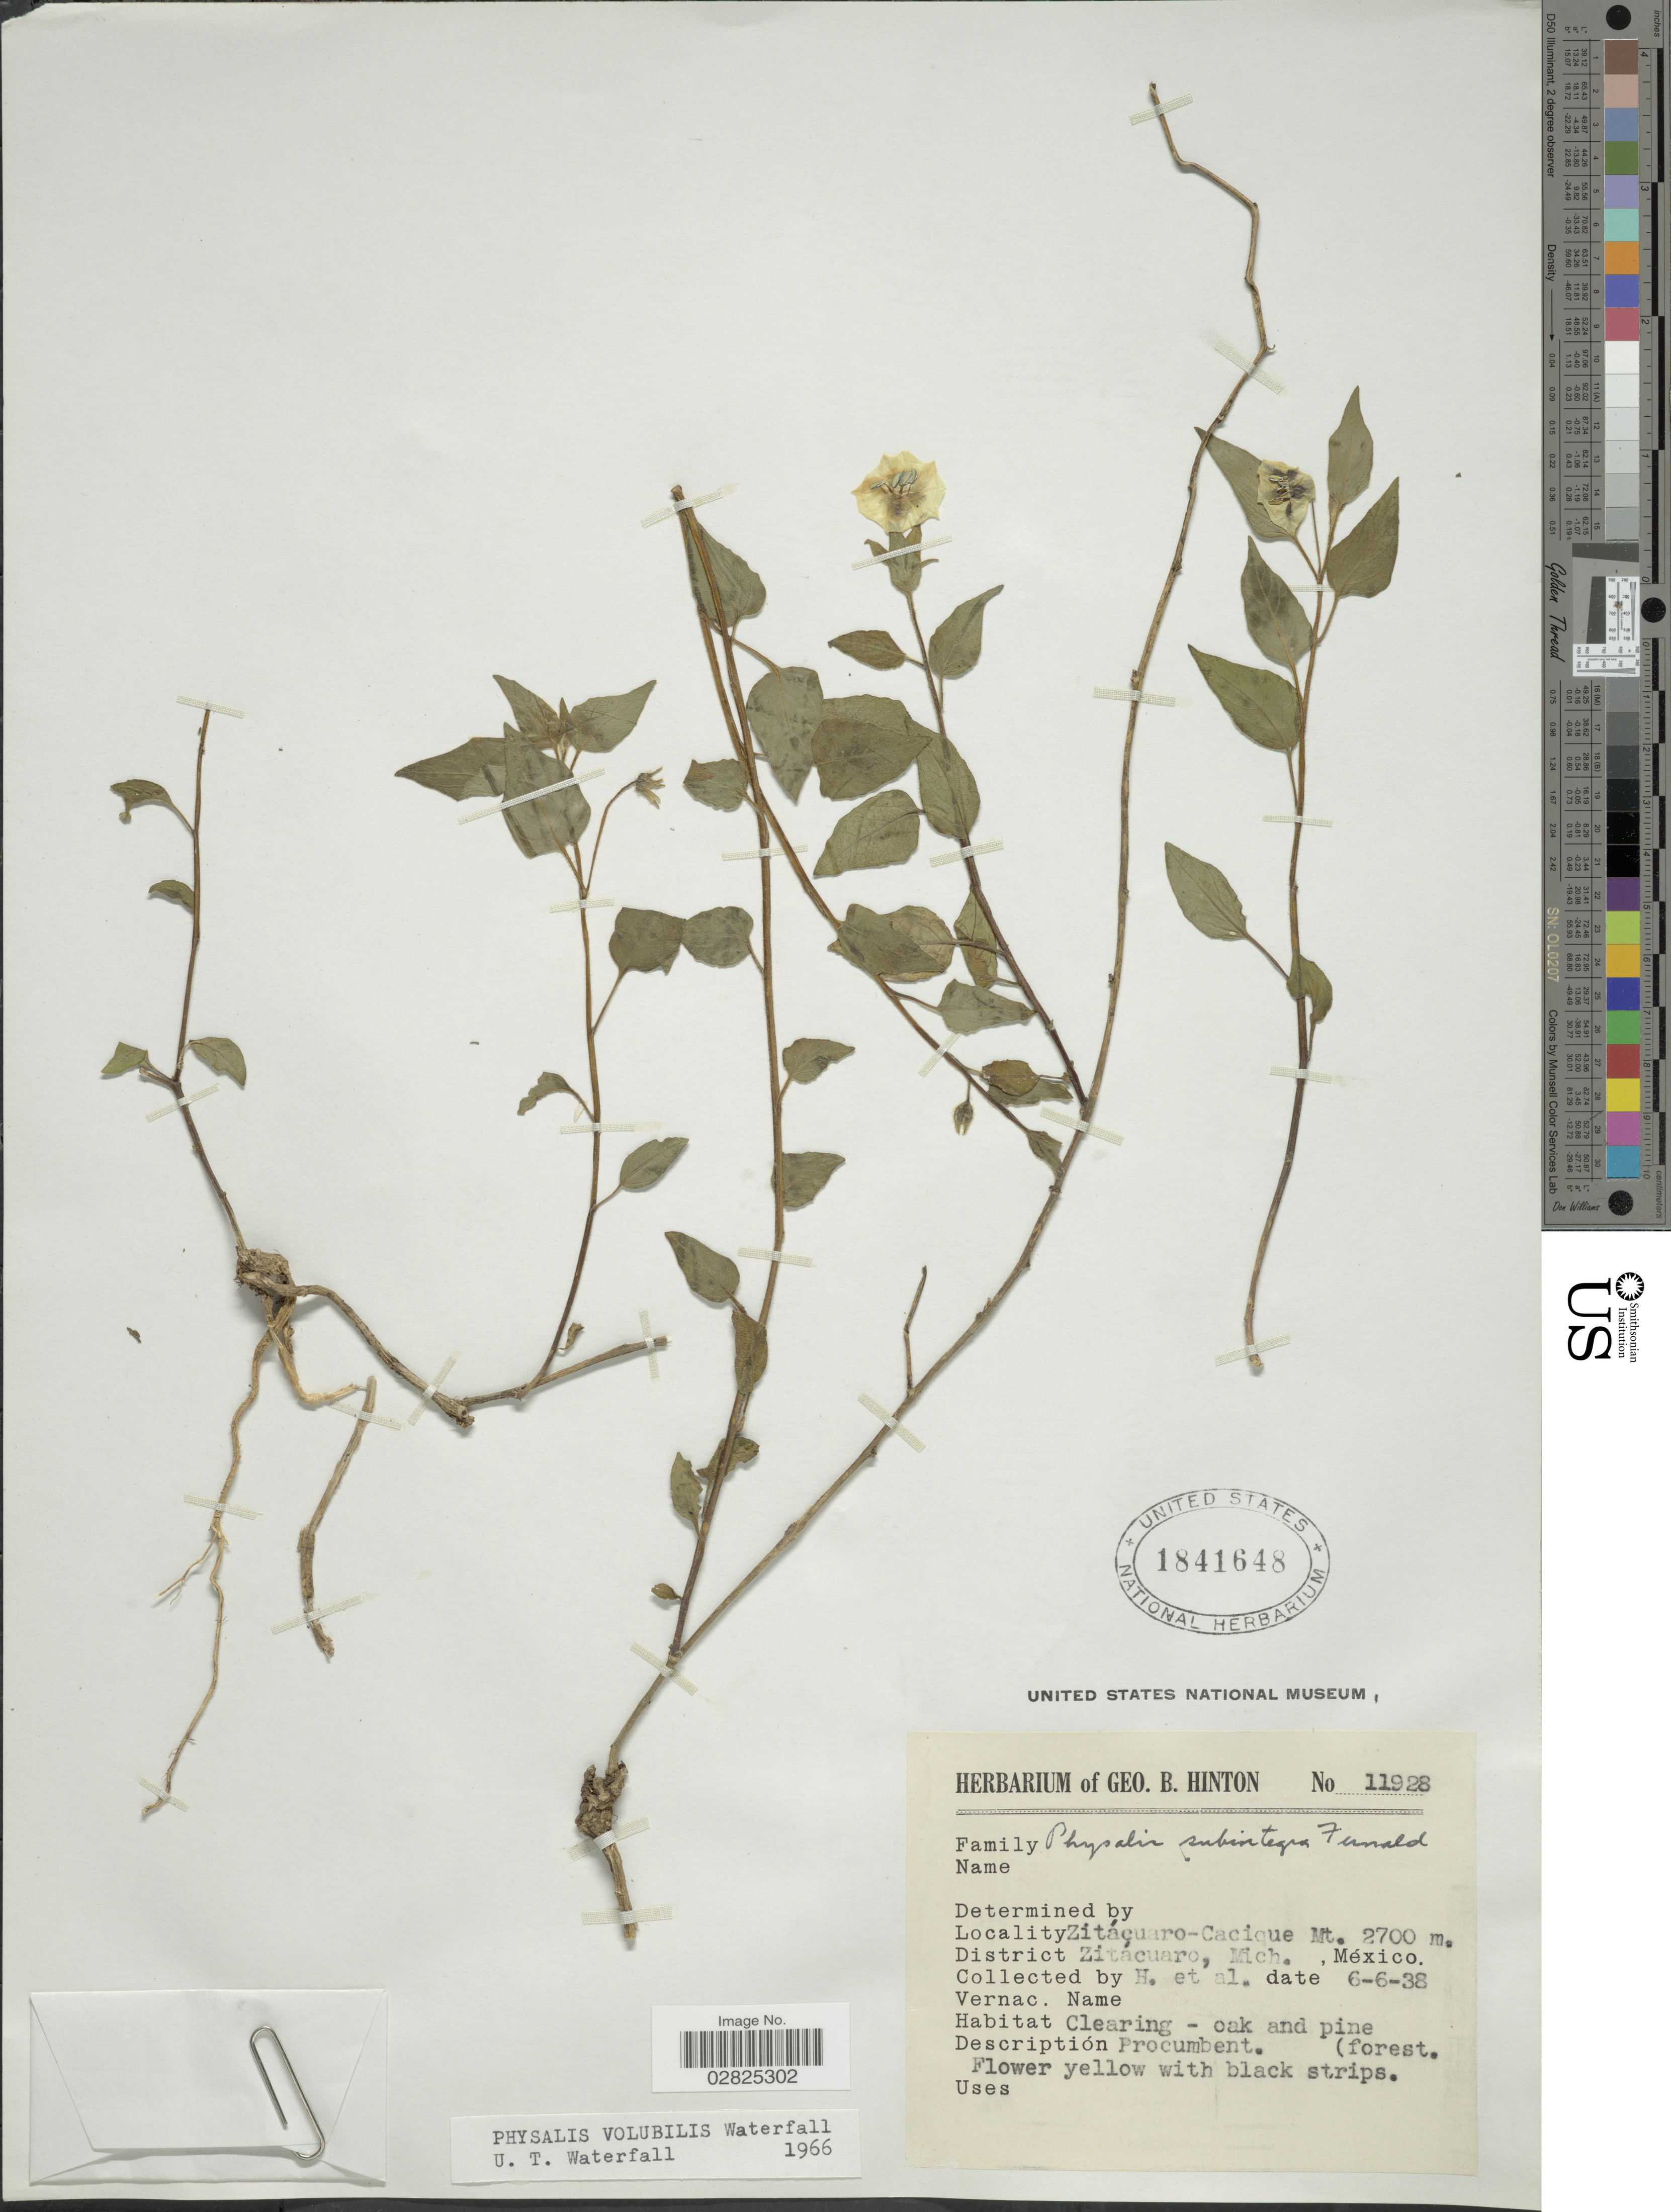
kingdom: Plantae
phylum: Tracheophyta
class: Magnoliopsida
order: Solanales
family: Solanaceae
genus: Physalis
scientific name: Physalis volubilis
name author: Waterf.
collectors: G. B. Hinton & et al.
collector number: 11928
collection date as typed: Transcribed d/m/y: 6/6/38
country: Mexico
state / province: Michoacán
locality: Zitácuaro-Cacique Mt., District Zitácuaro.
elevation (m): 2700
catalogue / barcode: US 1841648